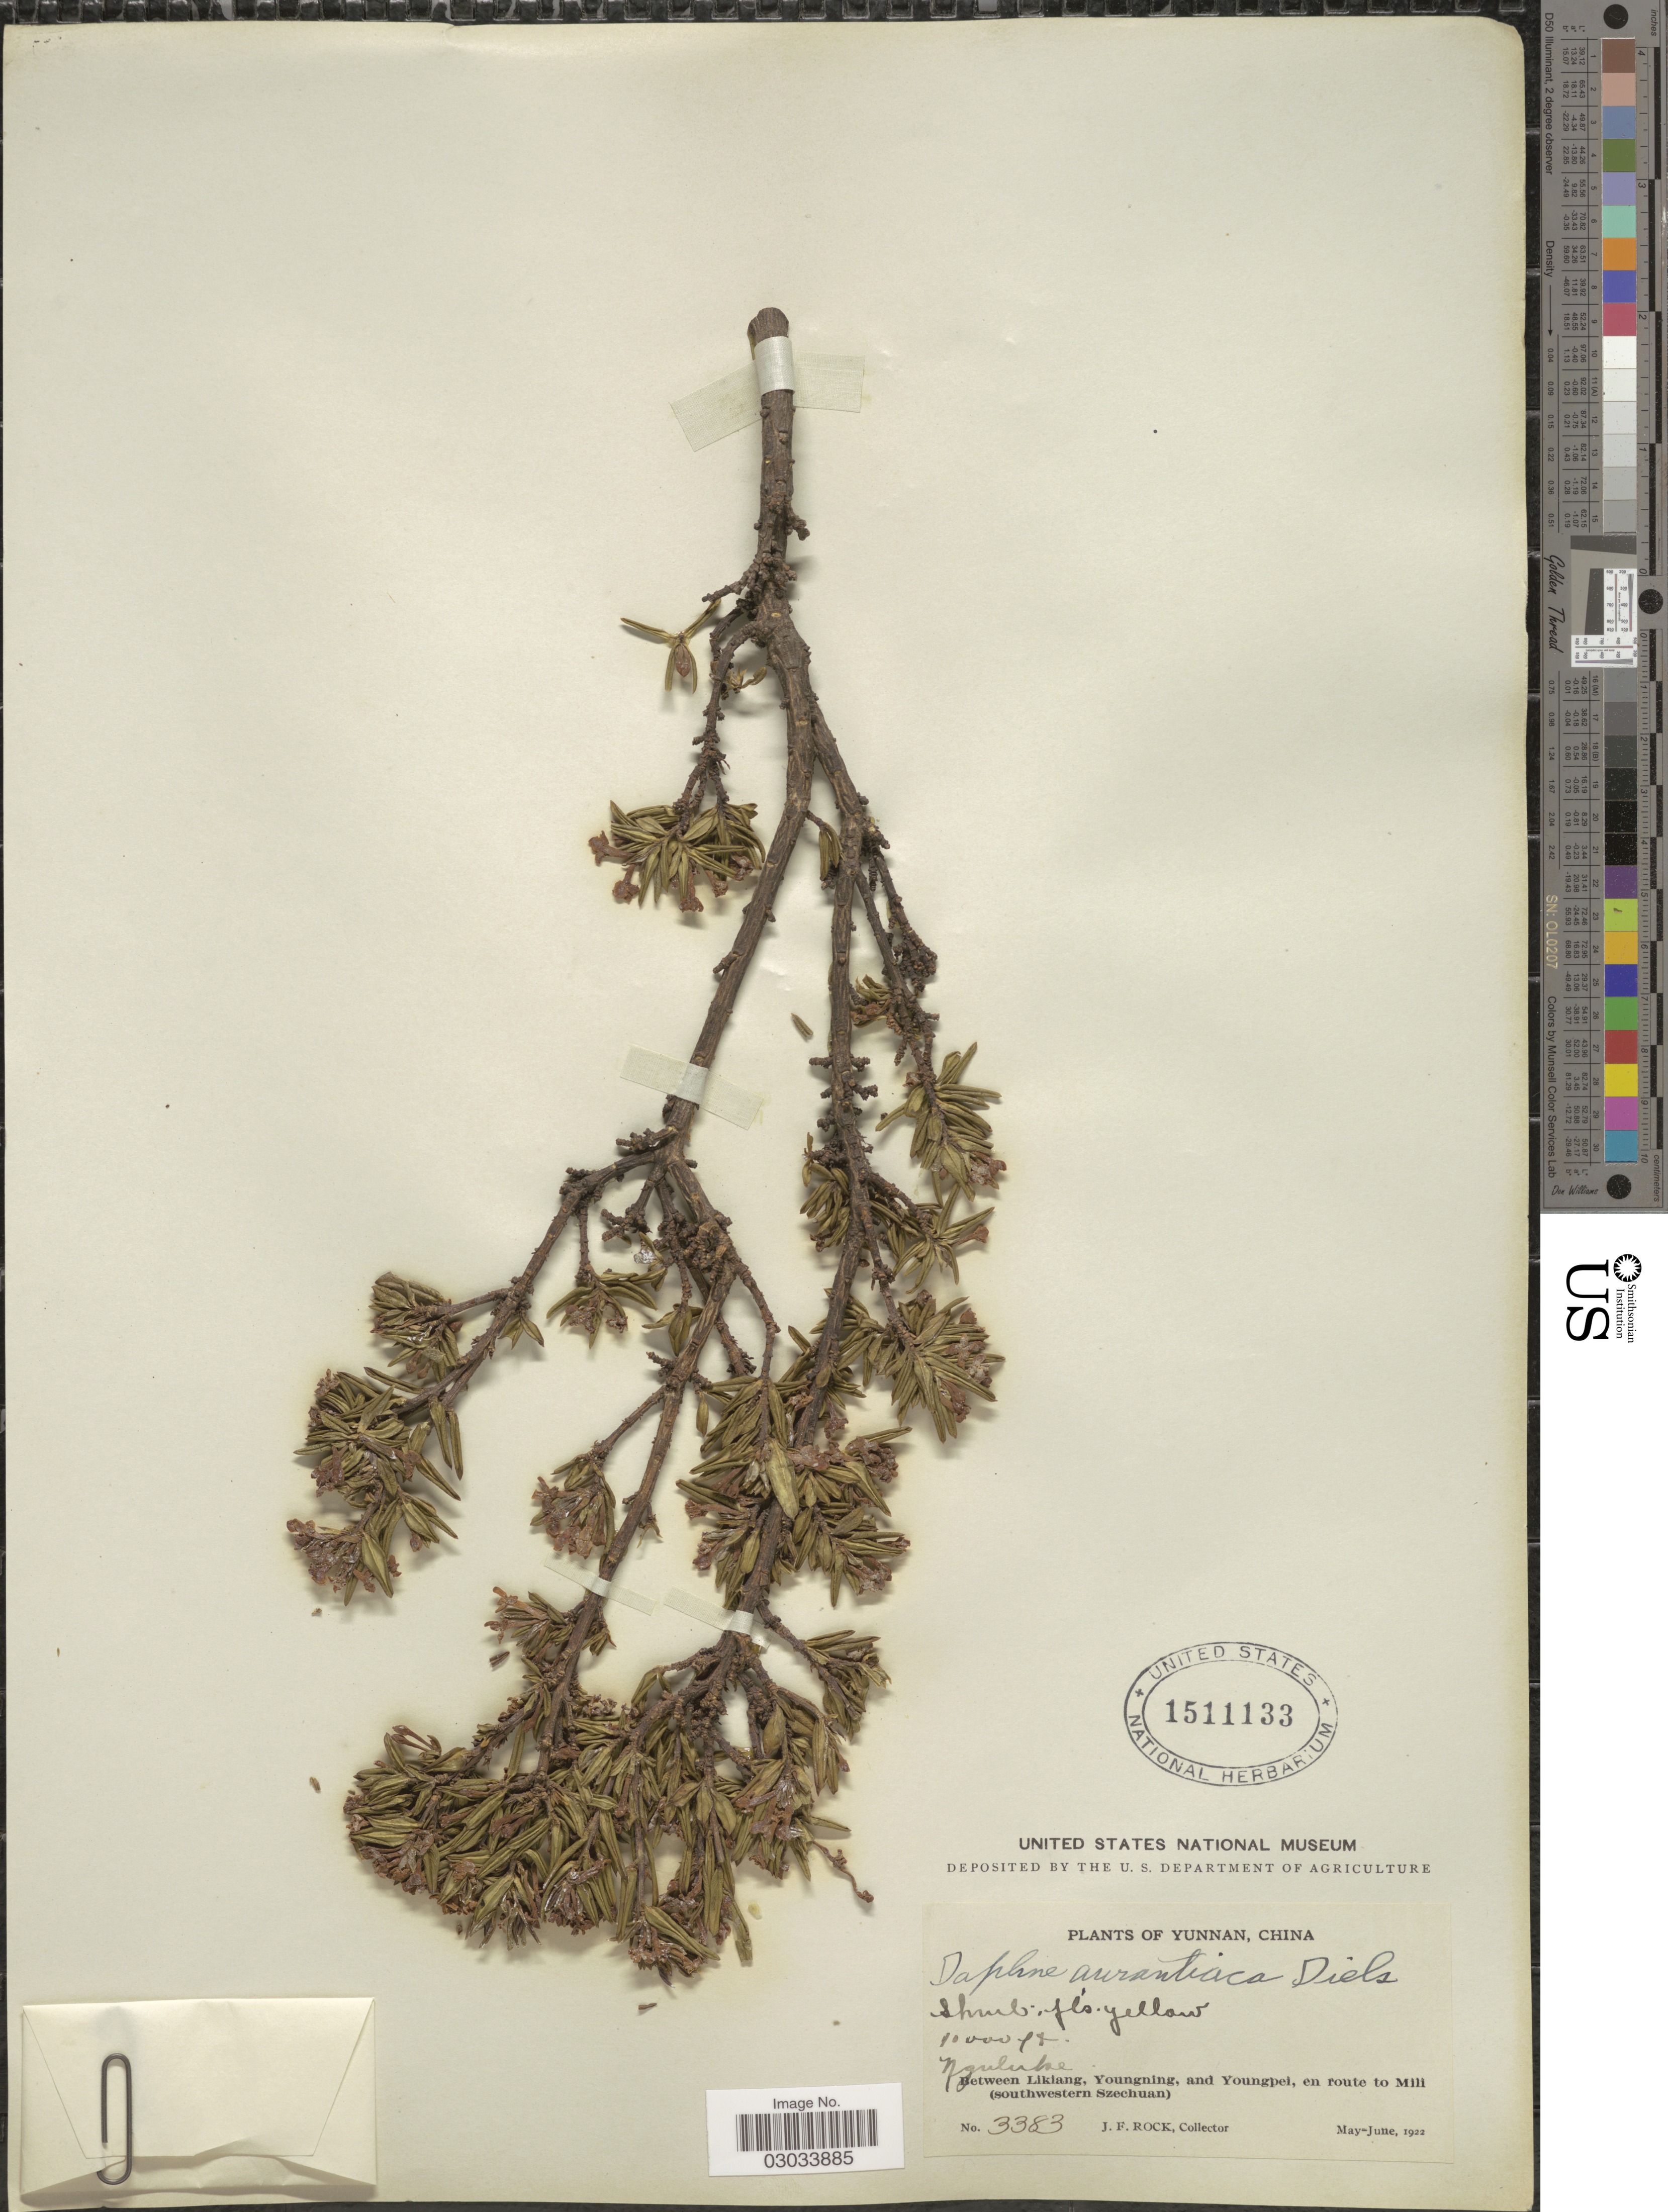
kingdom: Plantae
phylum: Tracheophyta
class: Magnoliopsida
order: Malvales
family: Thymelaeaceae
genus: Daphne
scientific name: Daphne aurantiaca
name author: Diels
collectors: J. Rock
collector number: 3383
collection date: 1922-05/1922-06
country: China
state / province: Sichuan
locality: Nguluke. Between Likiang, Youngning, and Youngpei, en route to Mili (Southwestern Szechuan).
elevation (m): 3048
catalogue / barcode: US 1511133